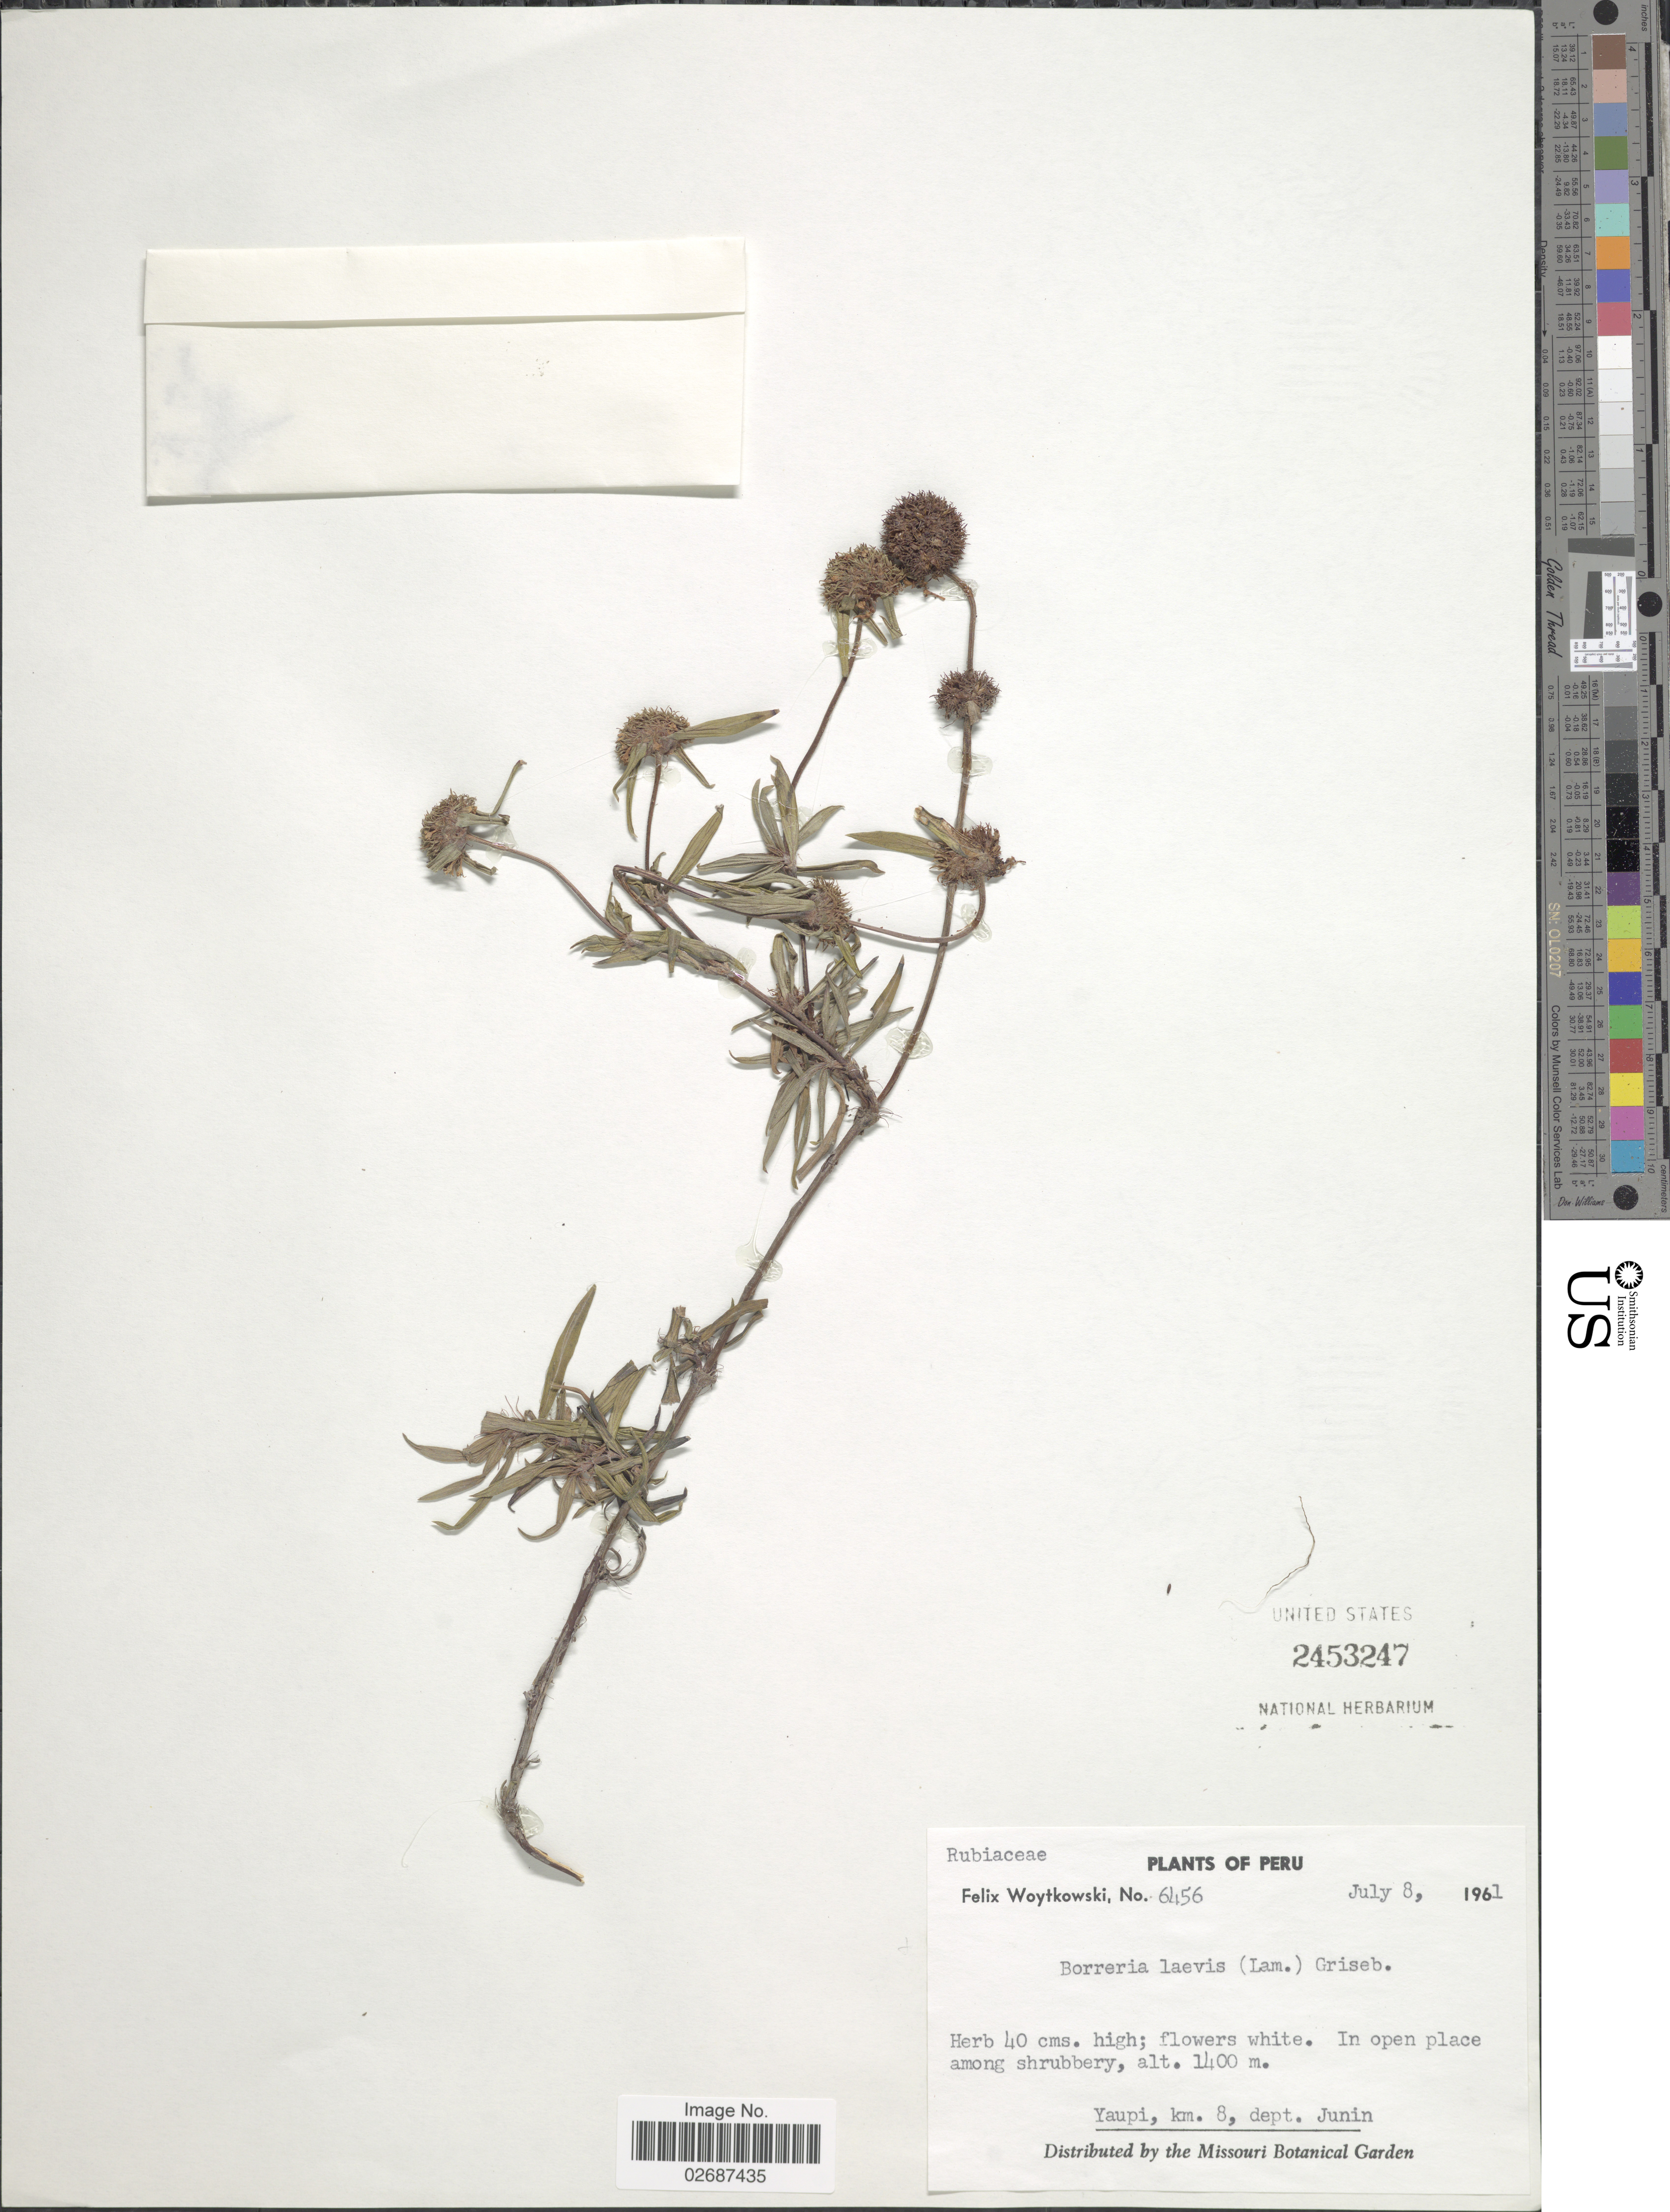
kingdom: Plantae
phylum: Tracheophyta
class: Magnoliopsida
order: Gentianales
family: Rubiaceae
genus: Borreria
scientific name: Borreria sp.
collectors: F. Woytkowski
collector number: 6456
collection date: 1961-07-08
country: Peru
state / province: Junín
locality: Yaupi, km. 8.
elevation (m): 1400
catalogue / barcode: US 2453247